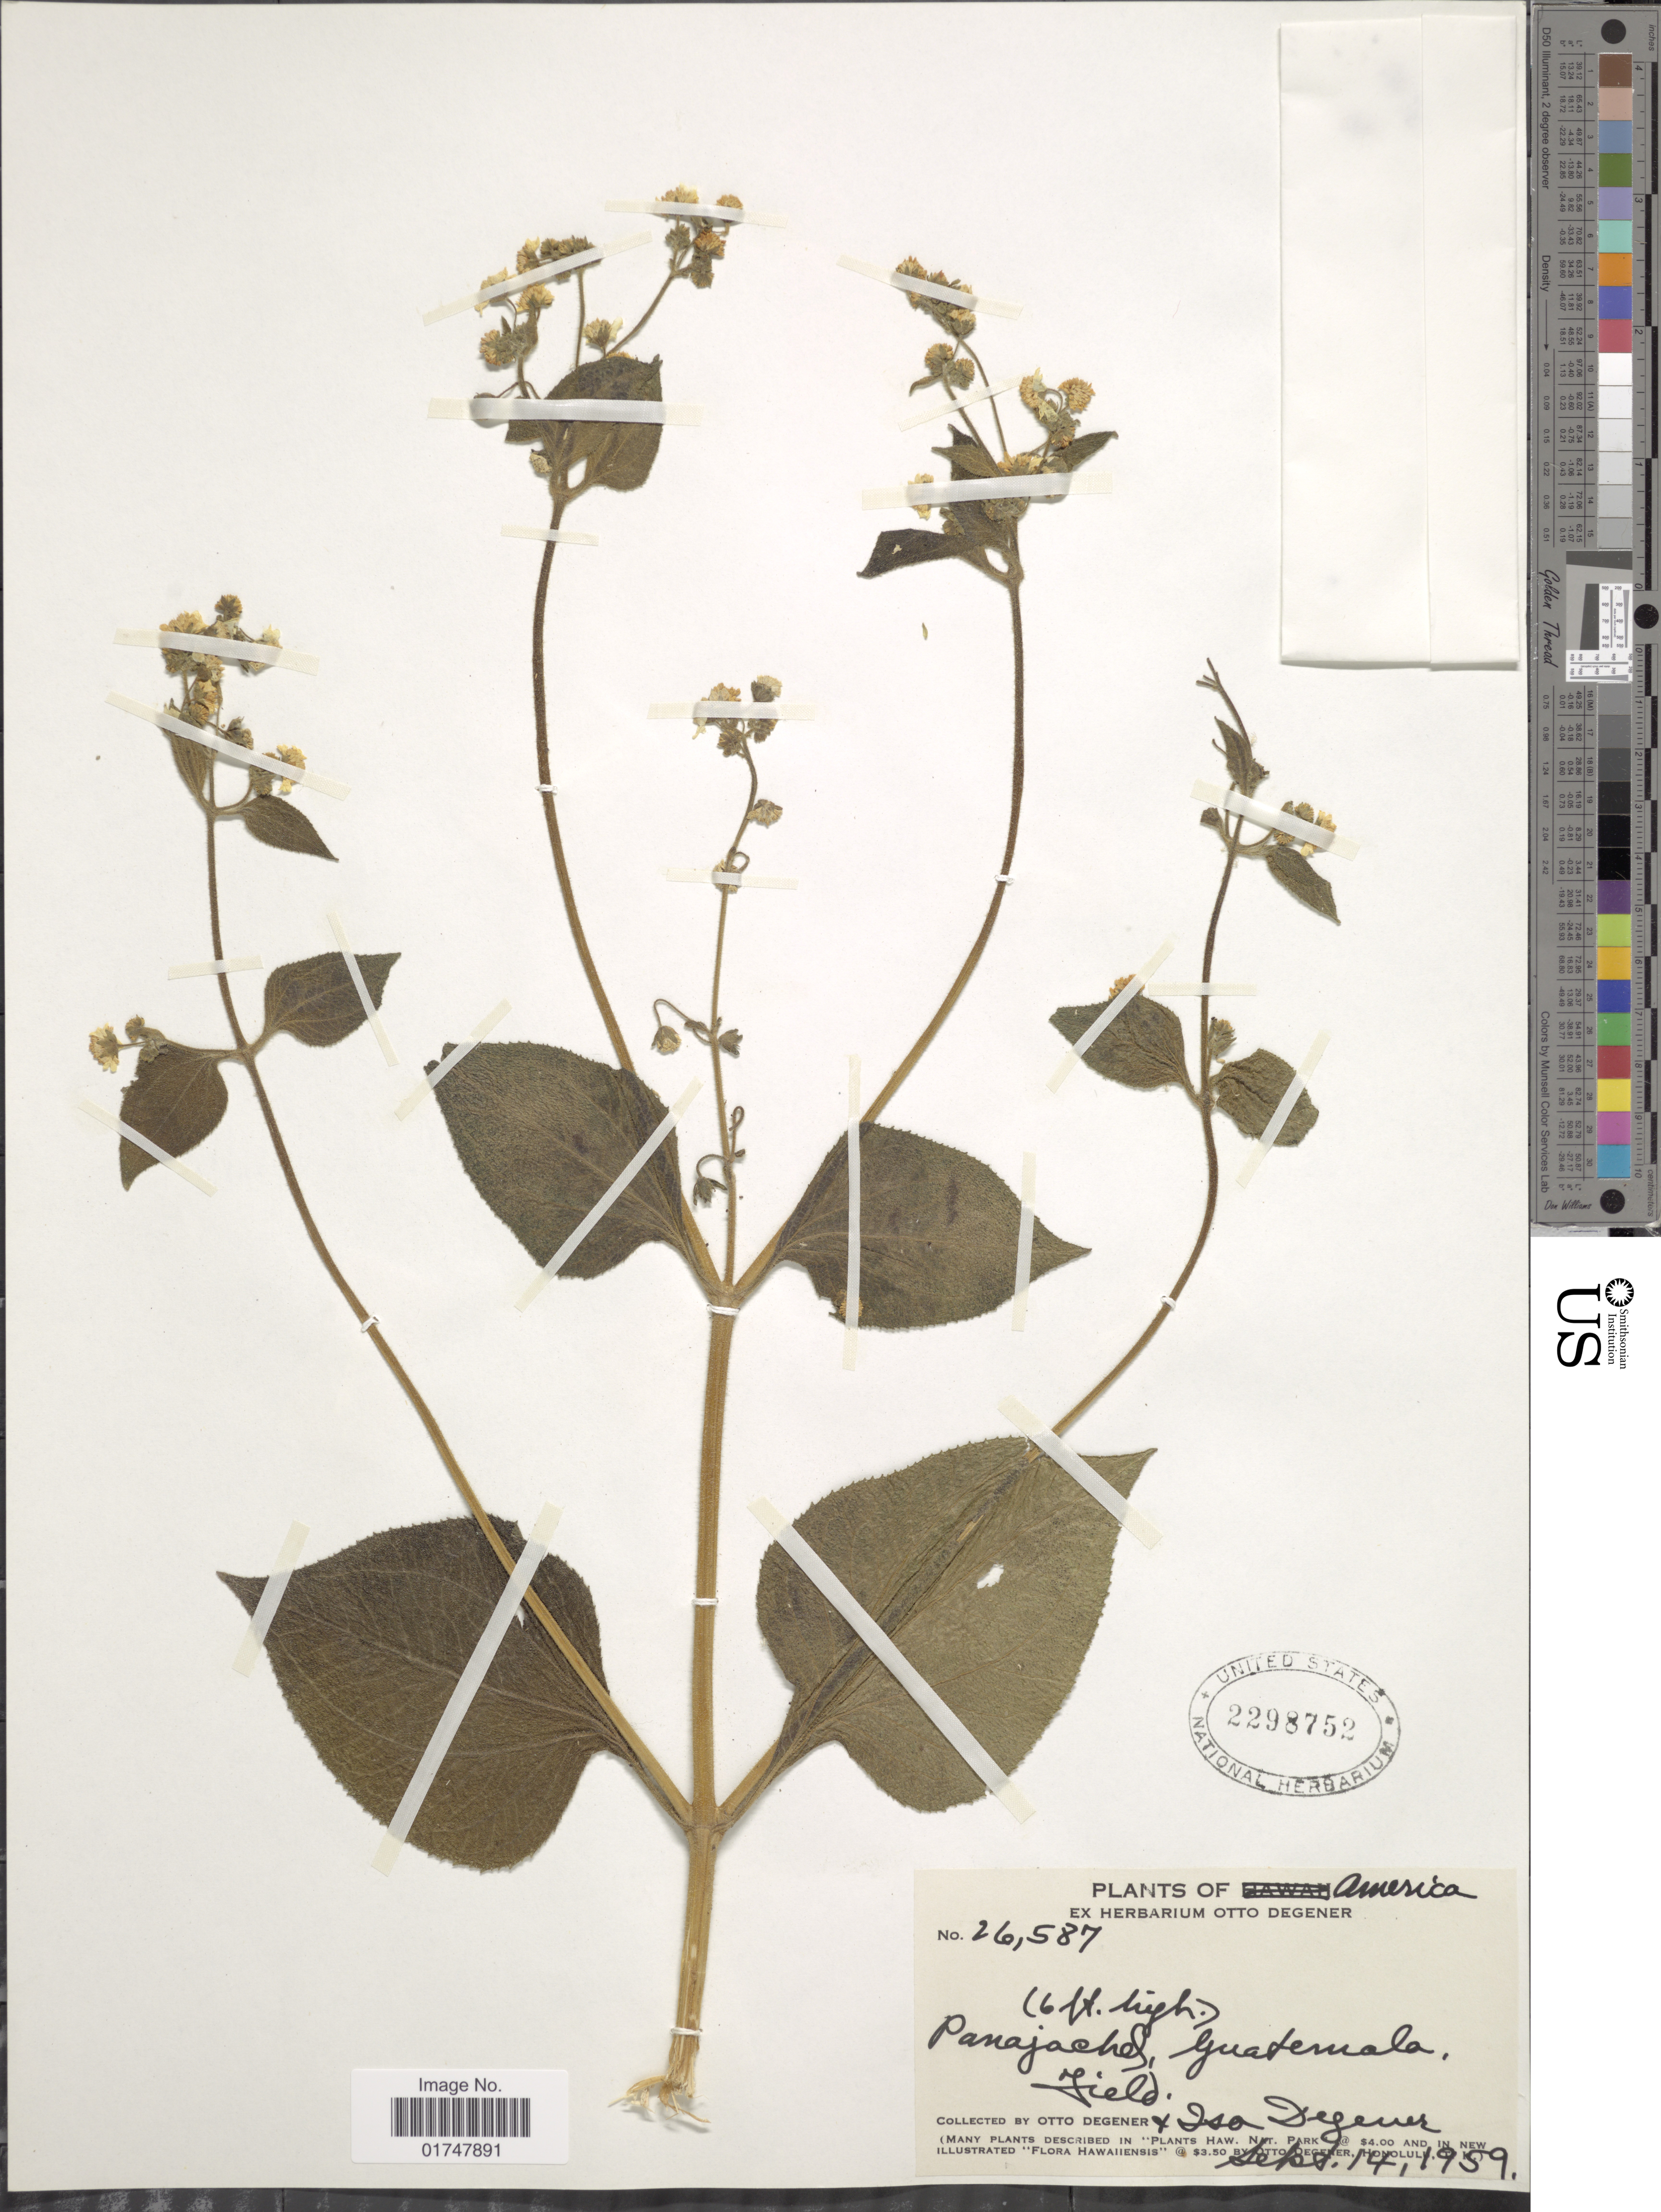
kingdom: Plantae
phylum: Tracheophyta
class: Magnoliopsida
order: Asterales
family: Asteraceae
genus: Trigonospermum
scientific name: Trigonospermum sp.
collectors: O. Degener & I. Degener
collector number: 26,587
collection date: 1959-09-14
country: Guatemala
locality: Panajachel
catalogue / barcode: US 2298752